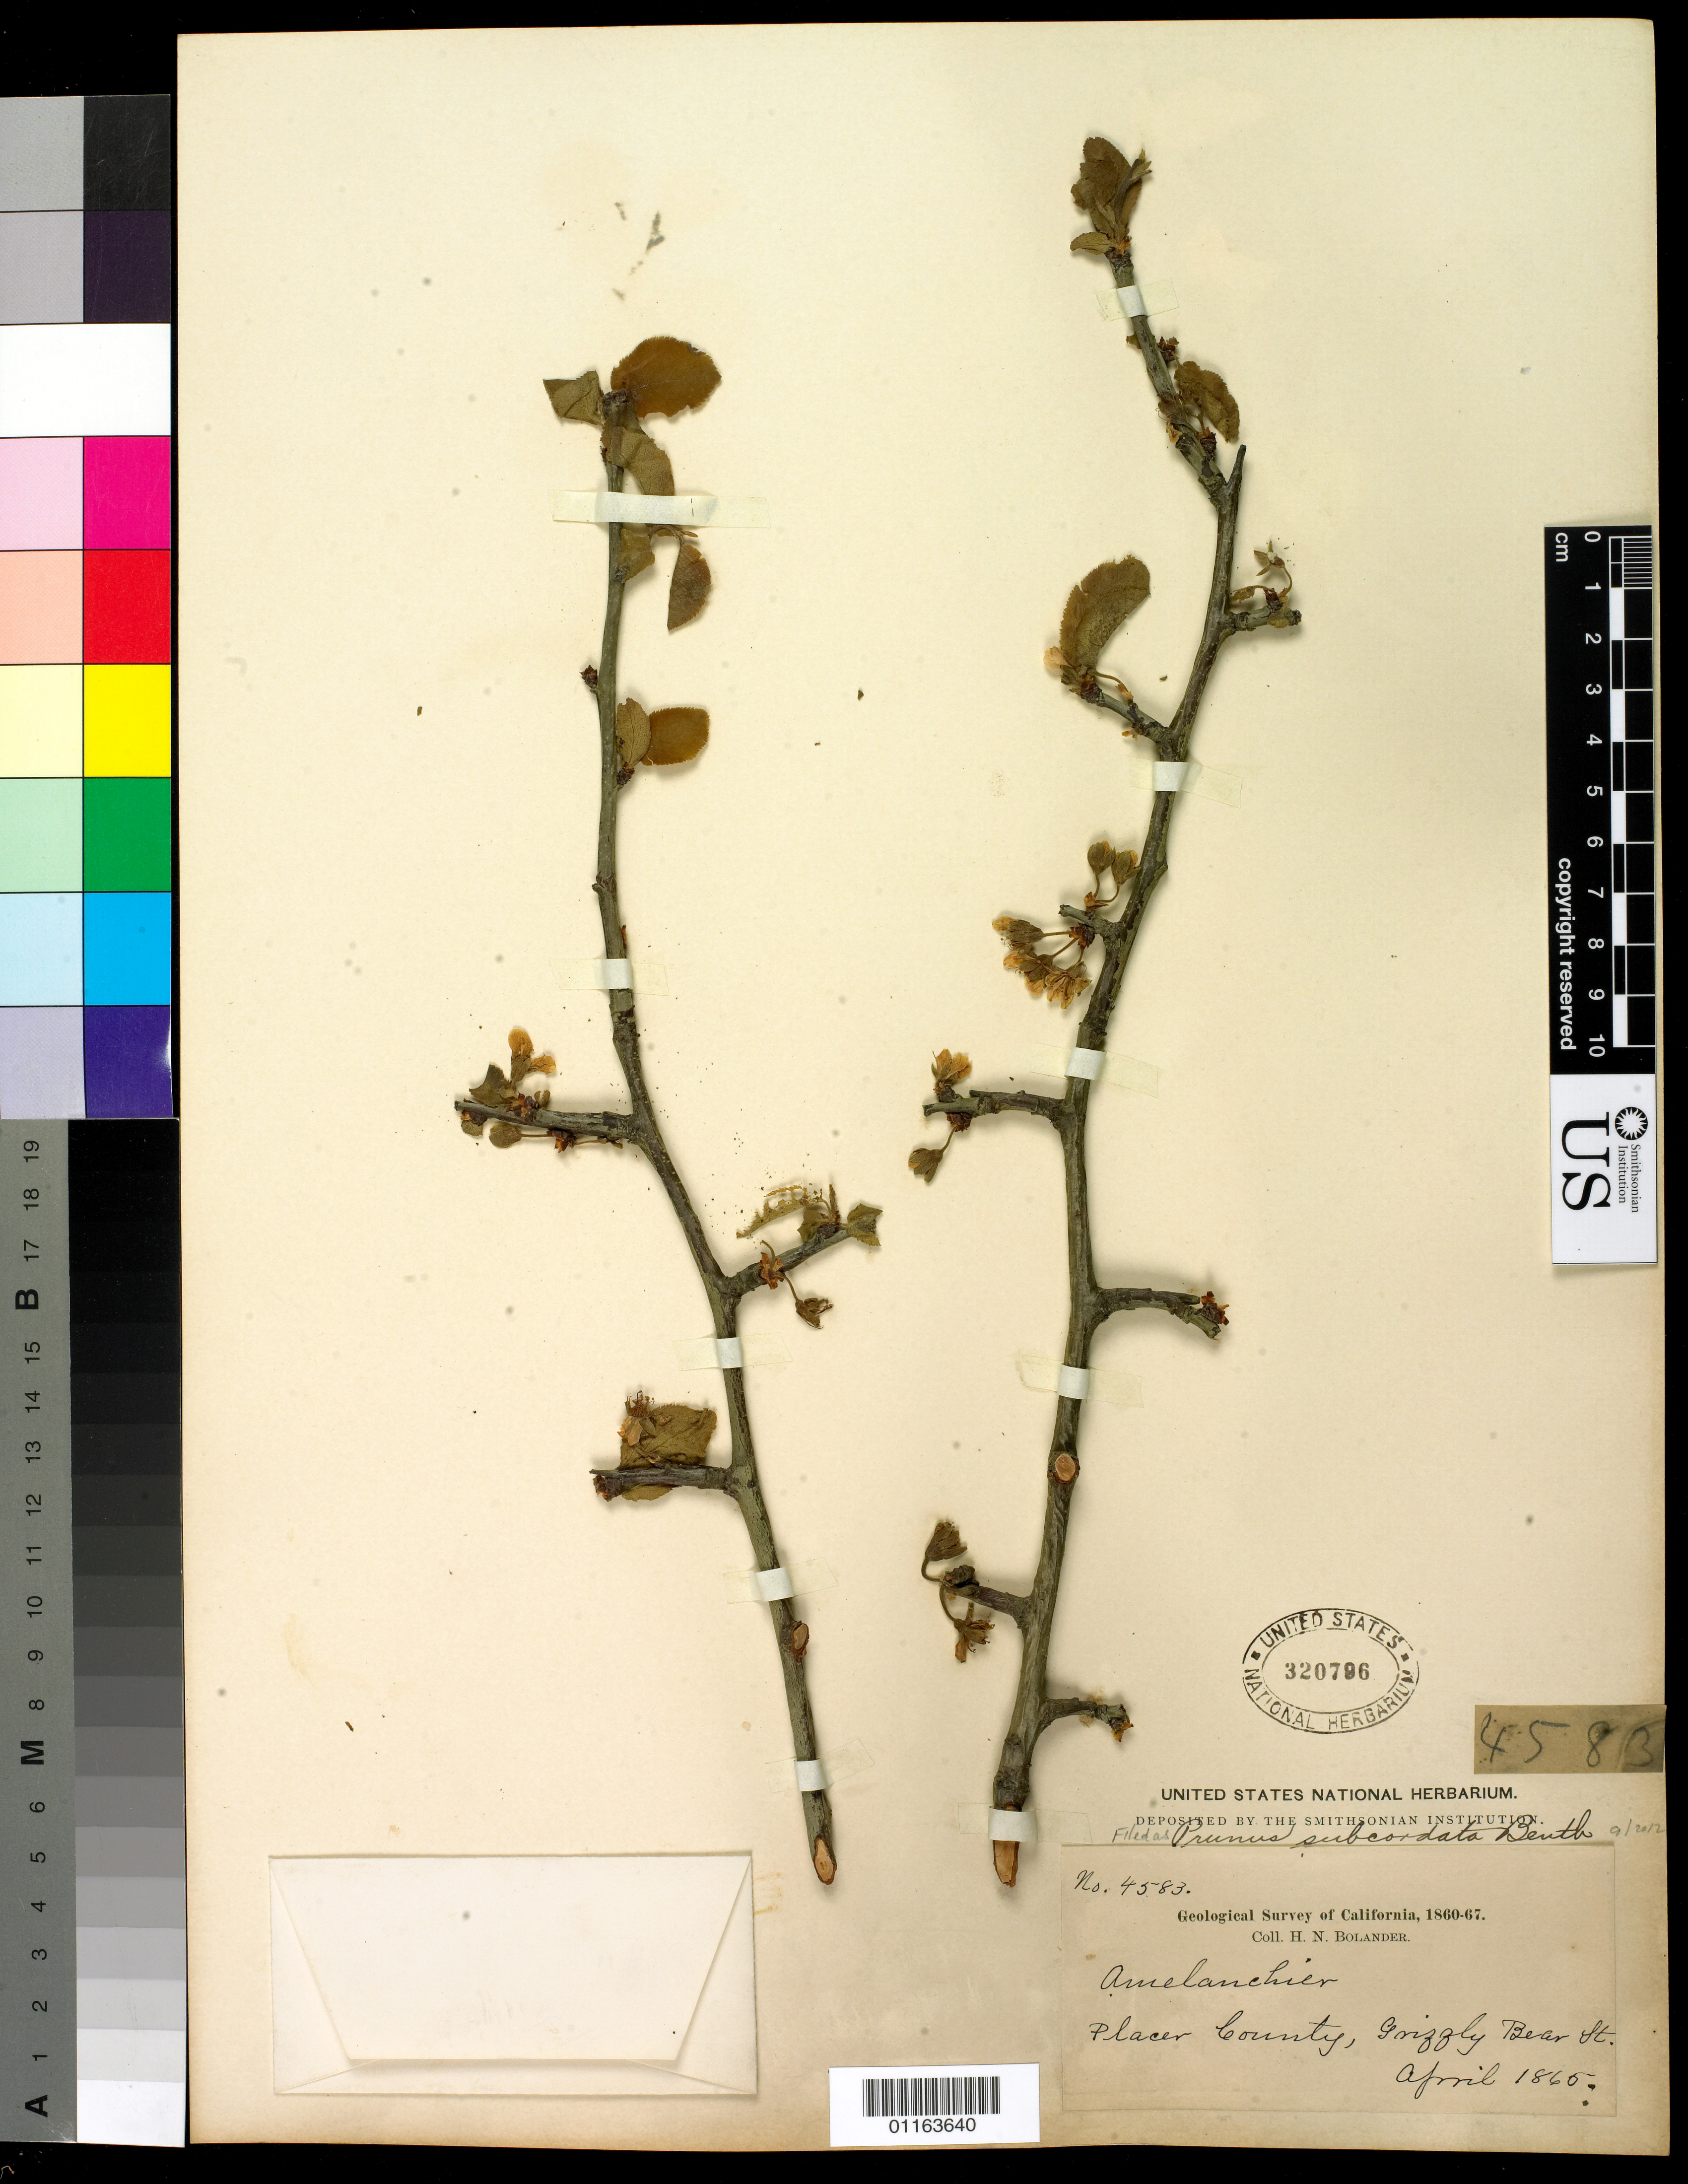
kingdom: Plantae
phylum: Tracheophyta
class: Magnoliopsida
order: Rosales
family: Rosaceae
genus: Prunus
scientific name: Prunus subcordata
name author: Benth.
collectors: H. Bolander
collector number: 4583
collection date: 1865-04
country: United States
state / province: California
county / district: Placer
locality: Grizzly Bear St.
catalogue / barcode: US 320796